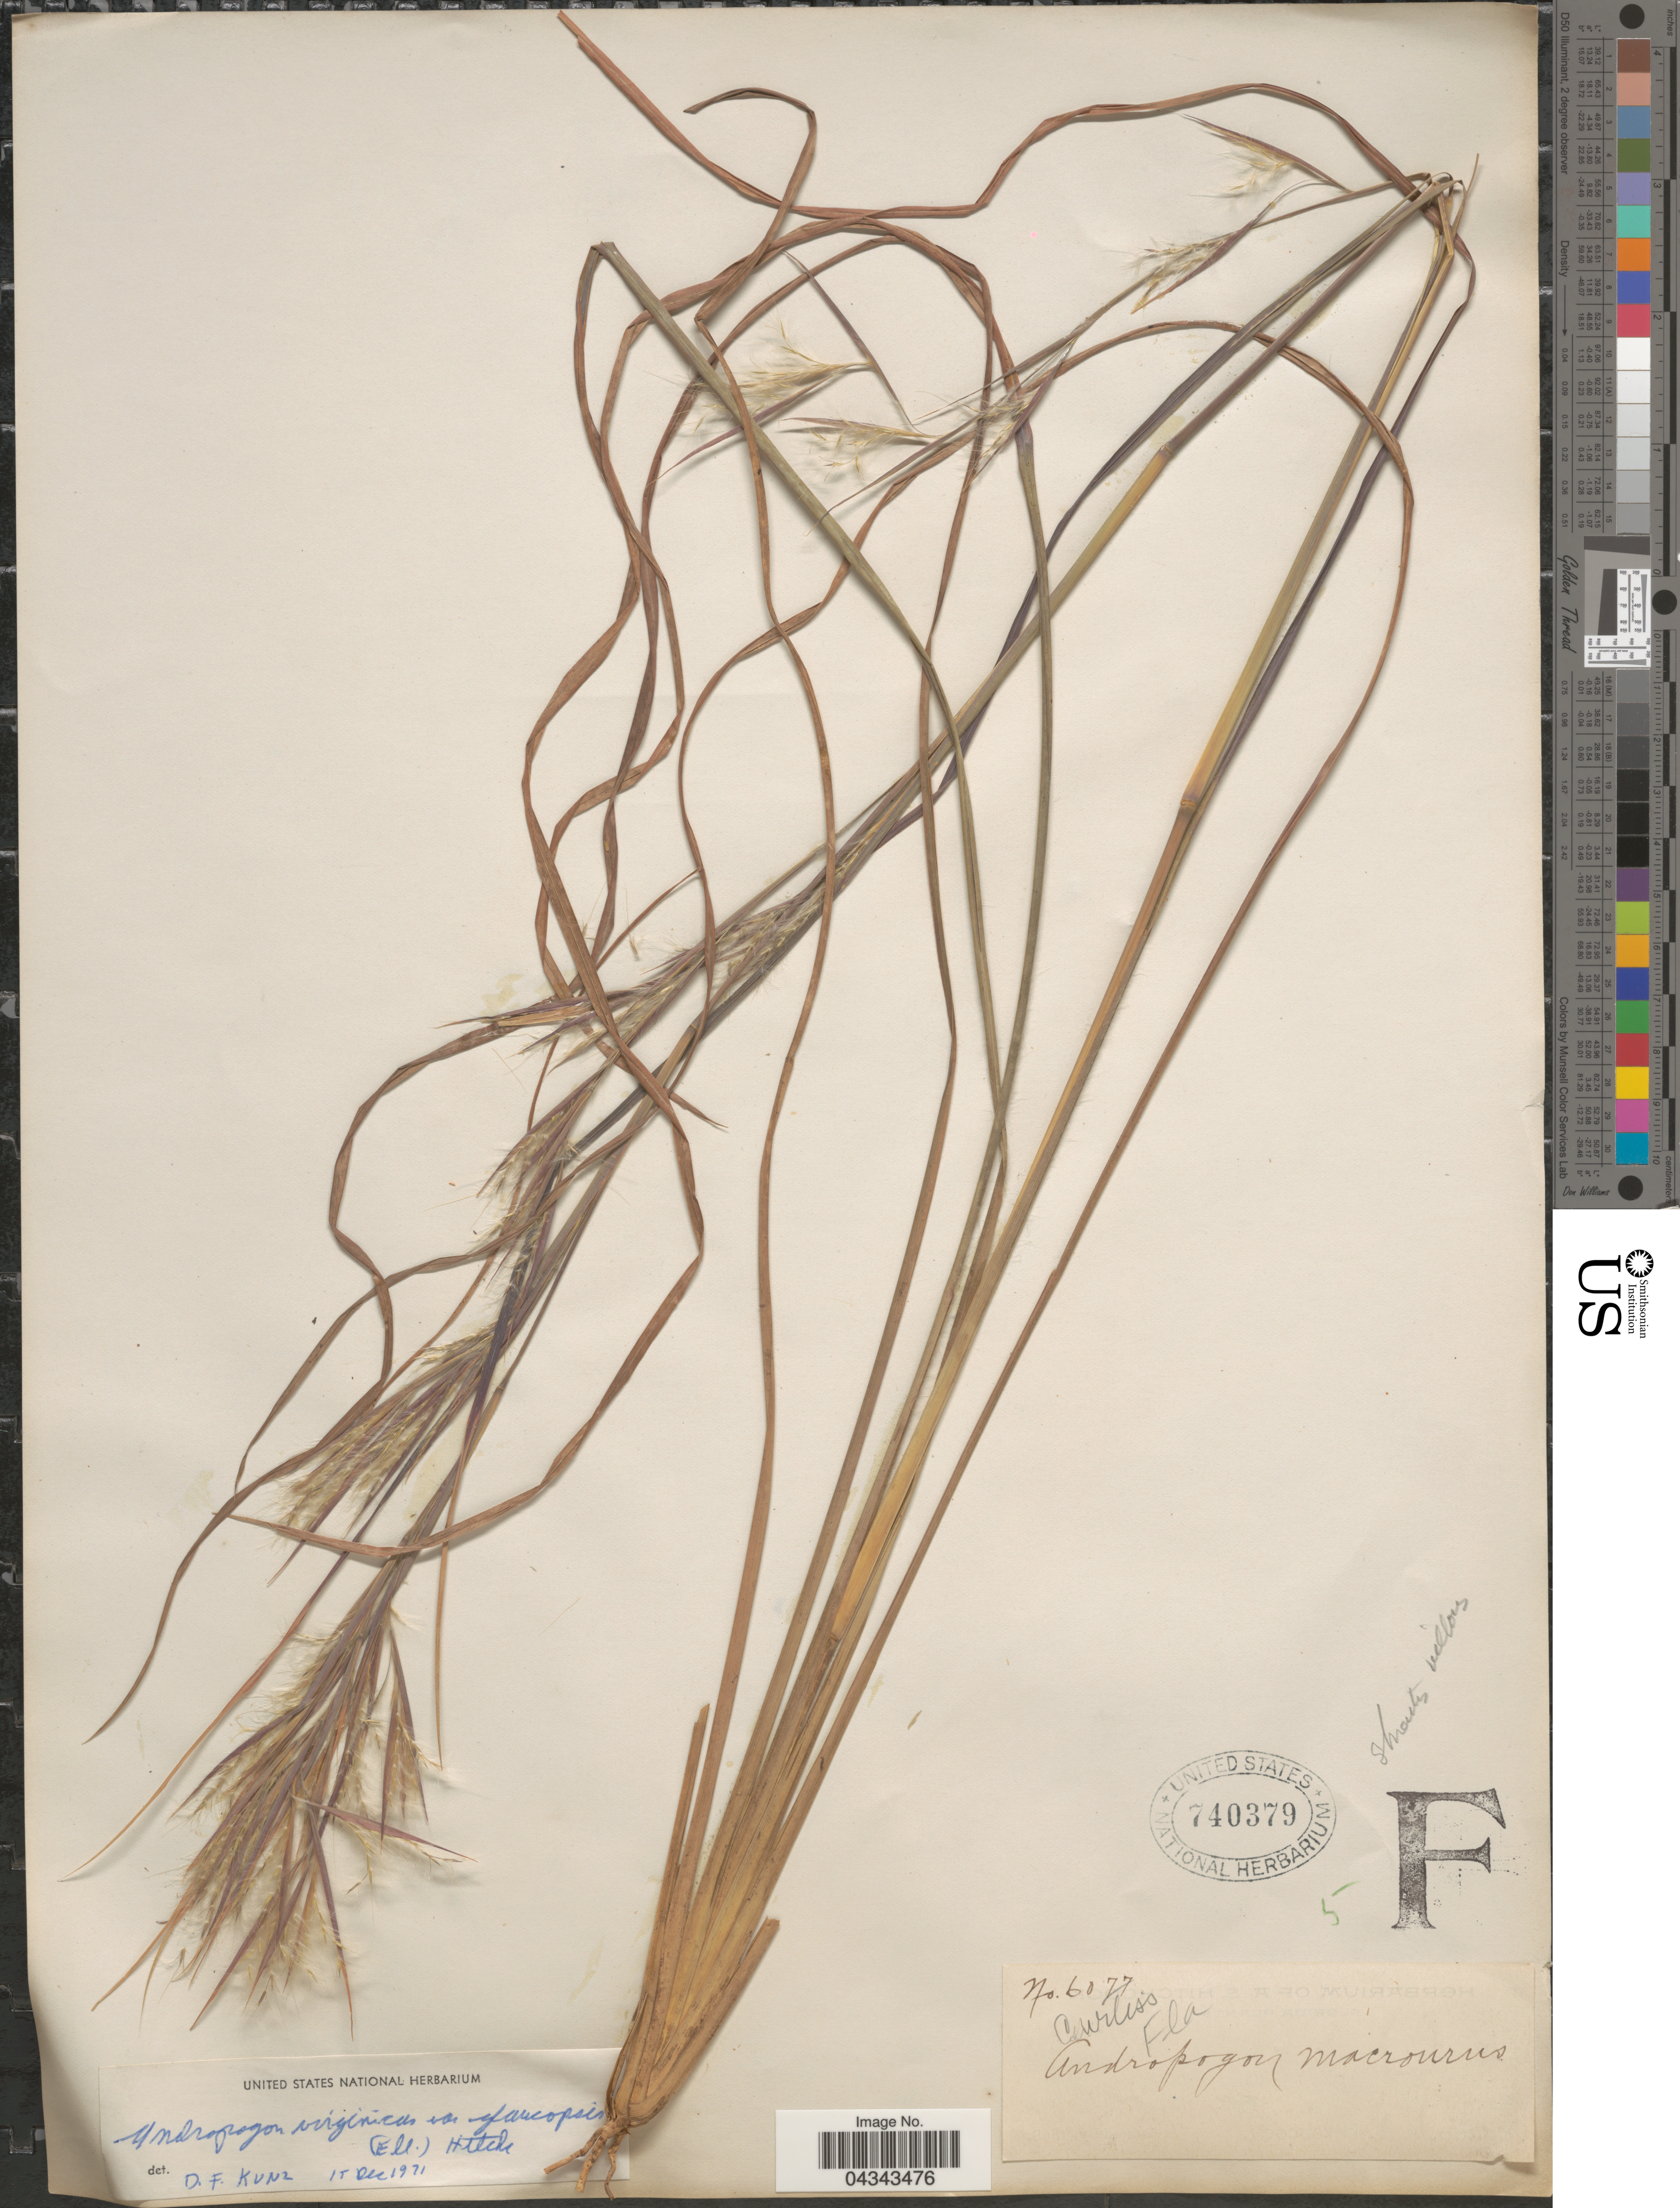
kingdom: Plantae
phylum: Tracheophyta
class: Liliopsida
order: Poales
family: Poaceae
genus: Andropogon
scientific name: Andropogon glomeratus var. glaucopsis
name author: C. Mohr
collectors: -. Curtiss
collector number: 6077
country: United States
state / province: Florida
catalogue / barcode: US 740379